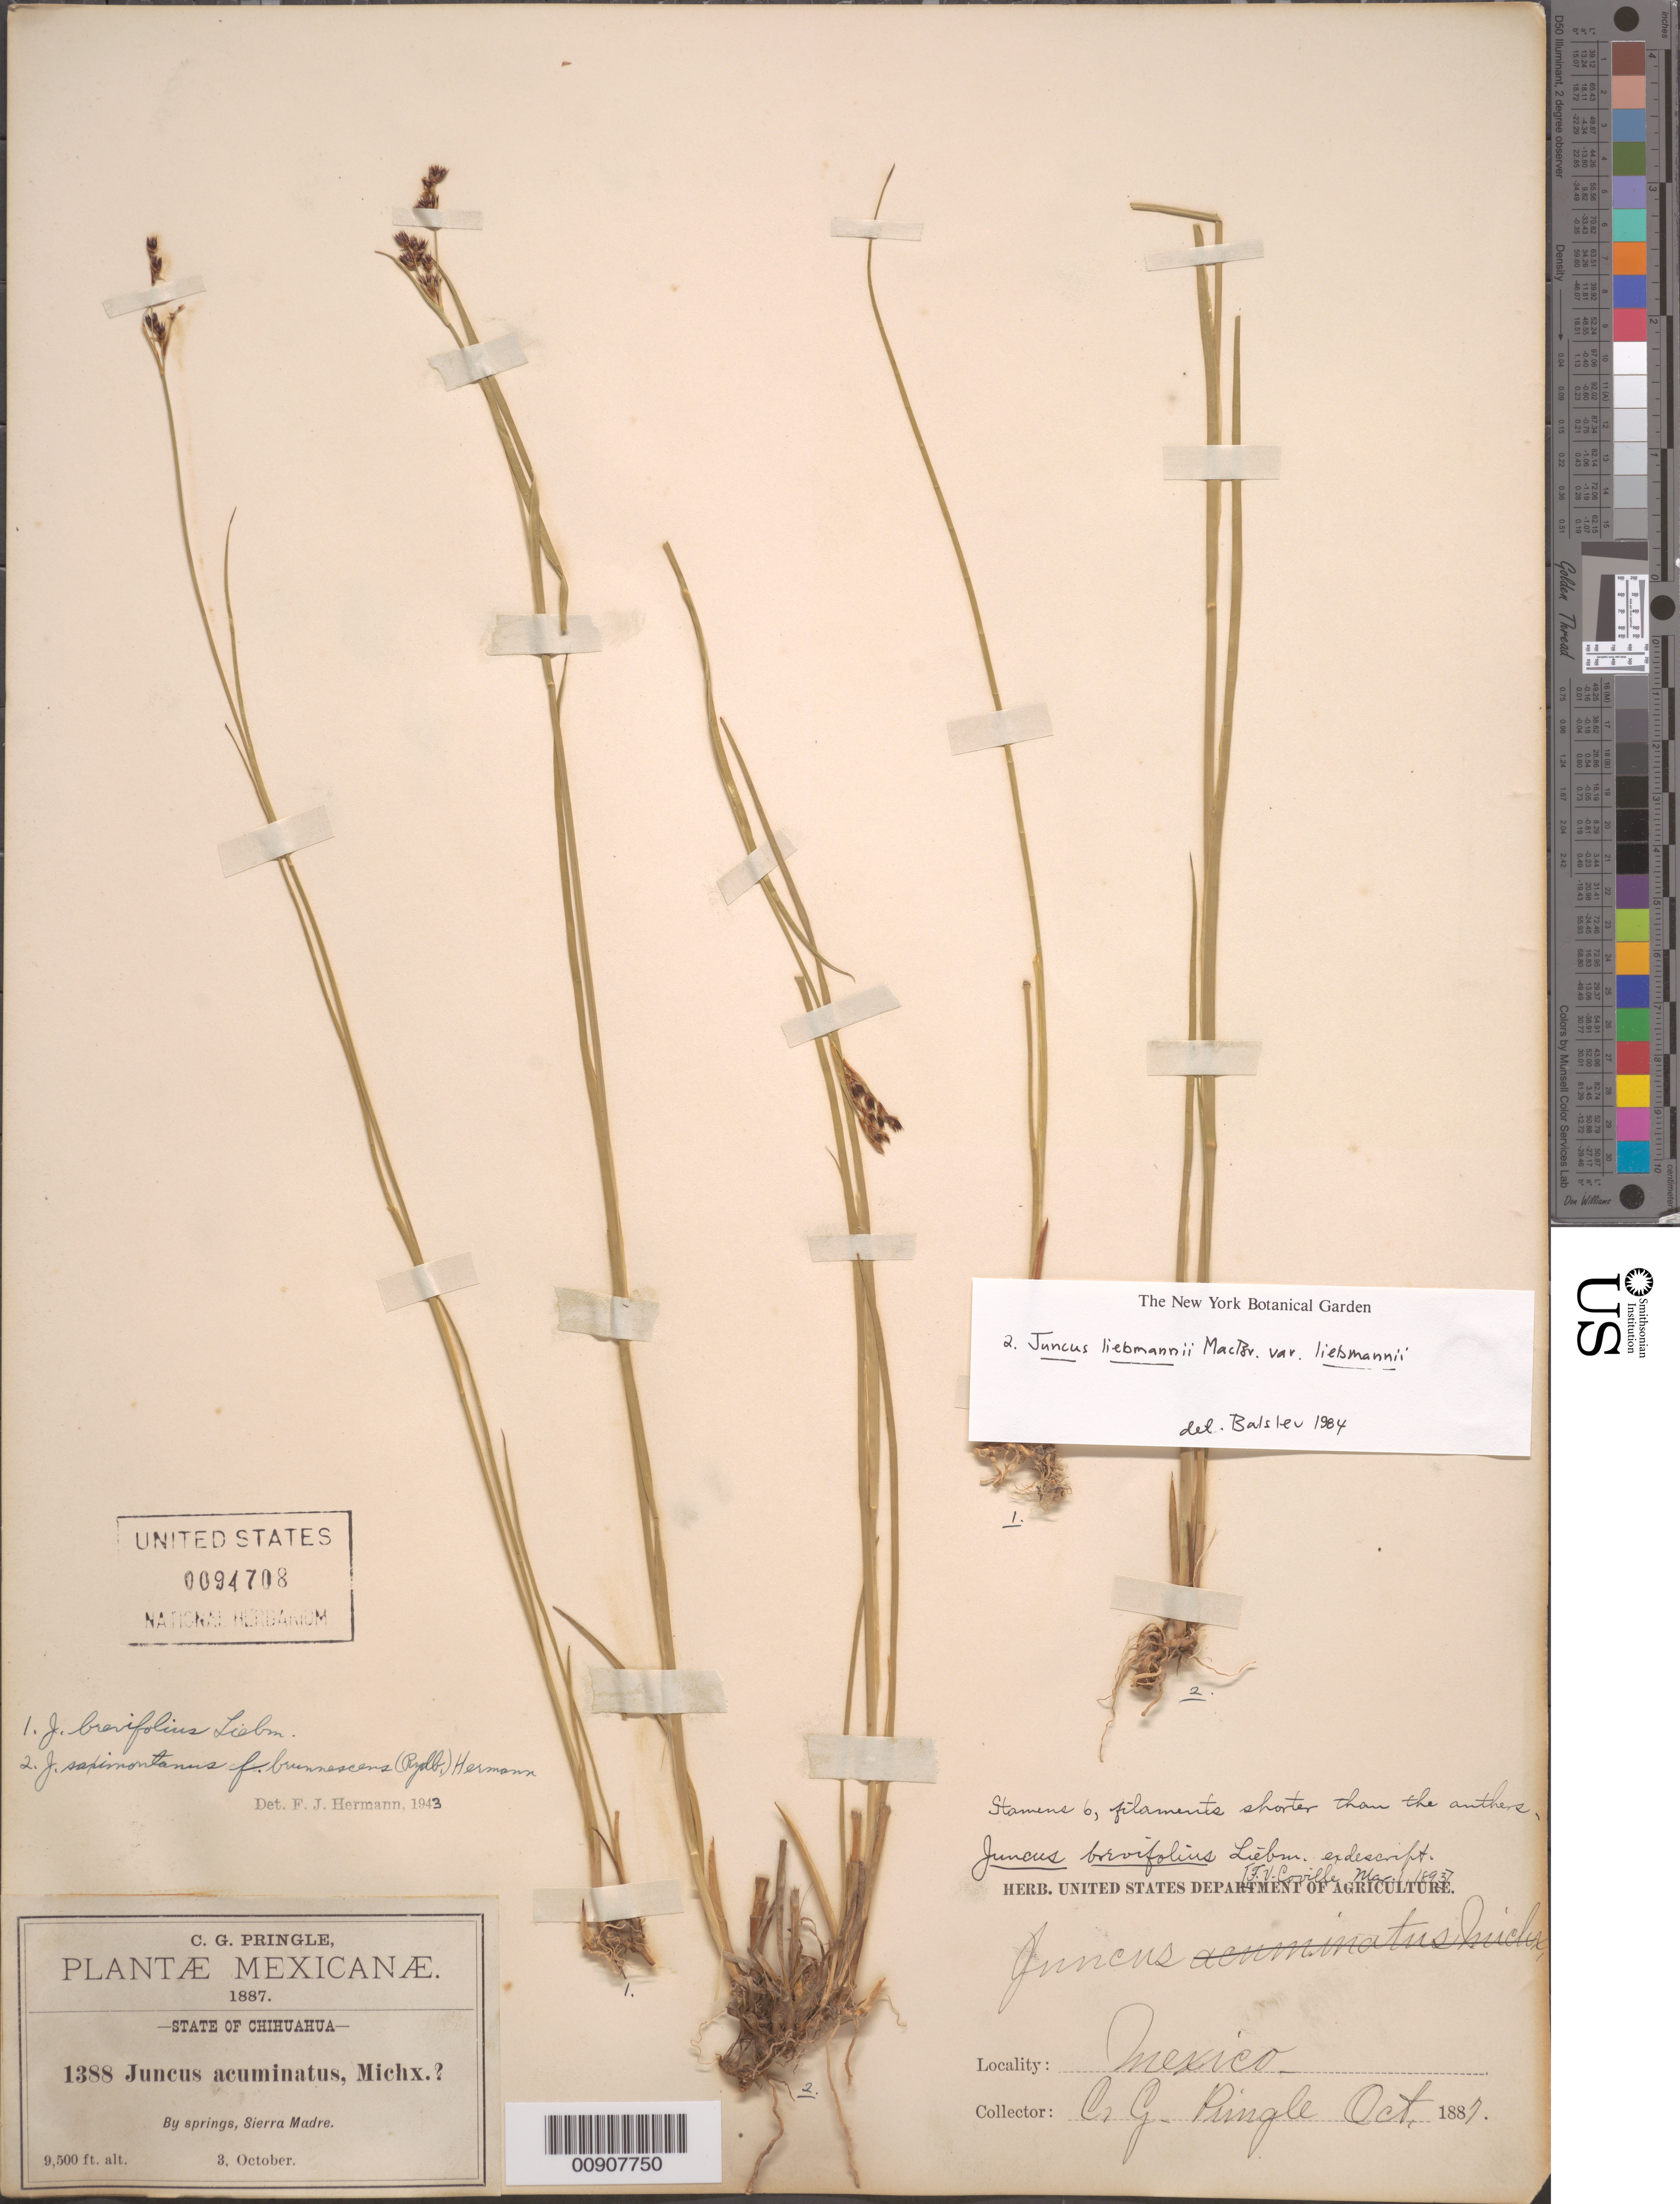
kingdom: Plantae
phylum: Tracheophyta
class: Liliopsida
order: Poales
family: Juncaceae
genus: Juncus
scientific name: Juncus liebmannii var. liebmannii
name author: J.F. Macbr.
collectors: C. G. Pringle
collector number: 1388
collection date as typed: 03 Oct 1887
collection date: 1887-10-03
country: Mexico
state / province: Chihuahua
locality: Sierra Madre. State of Chihuahua.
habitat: By springs.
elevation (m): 2896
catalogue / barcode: US 94708